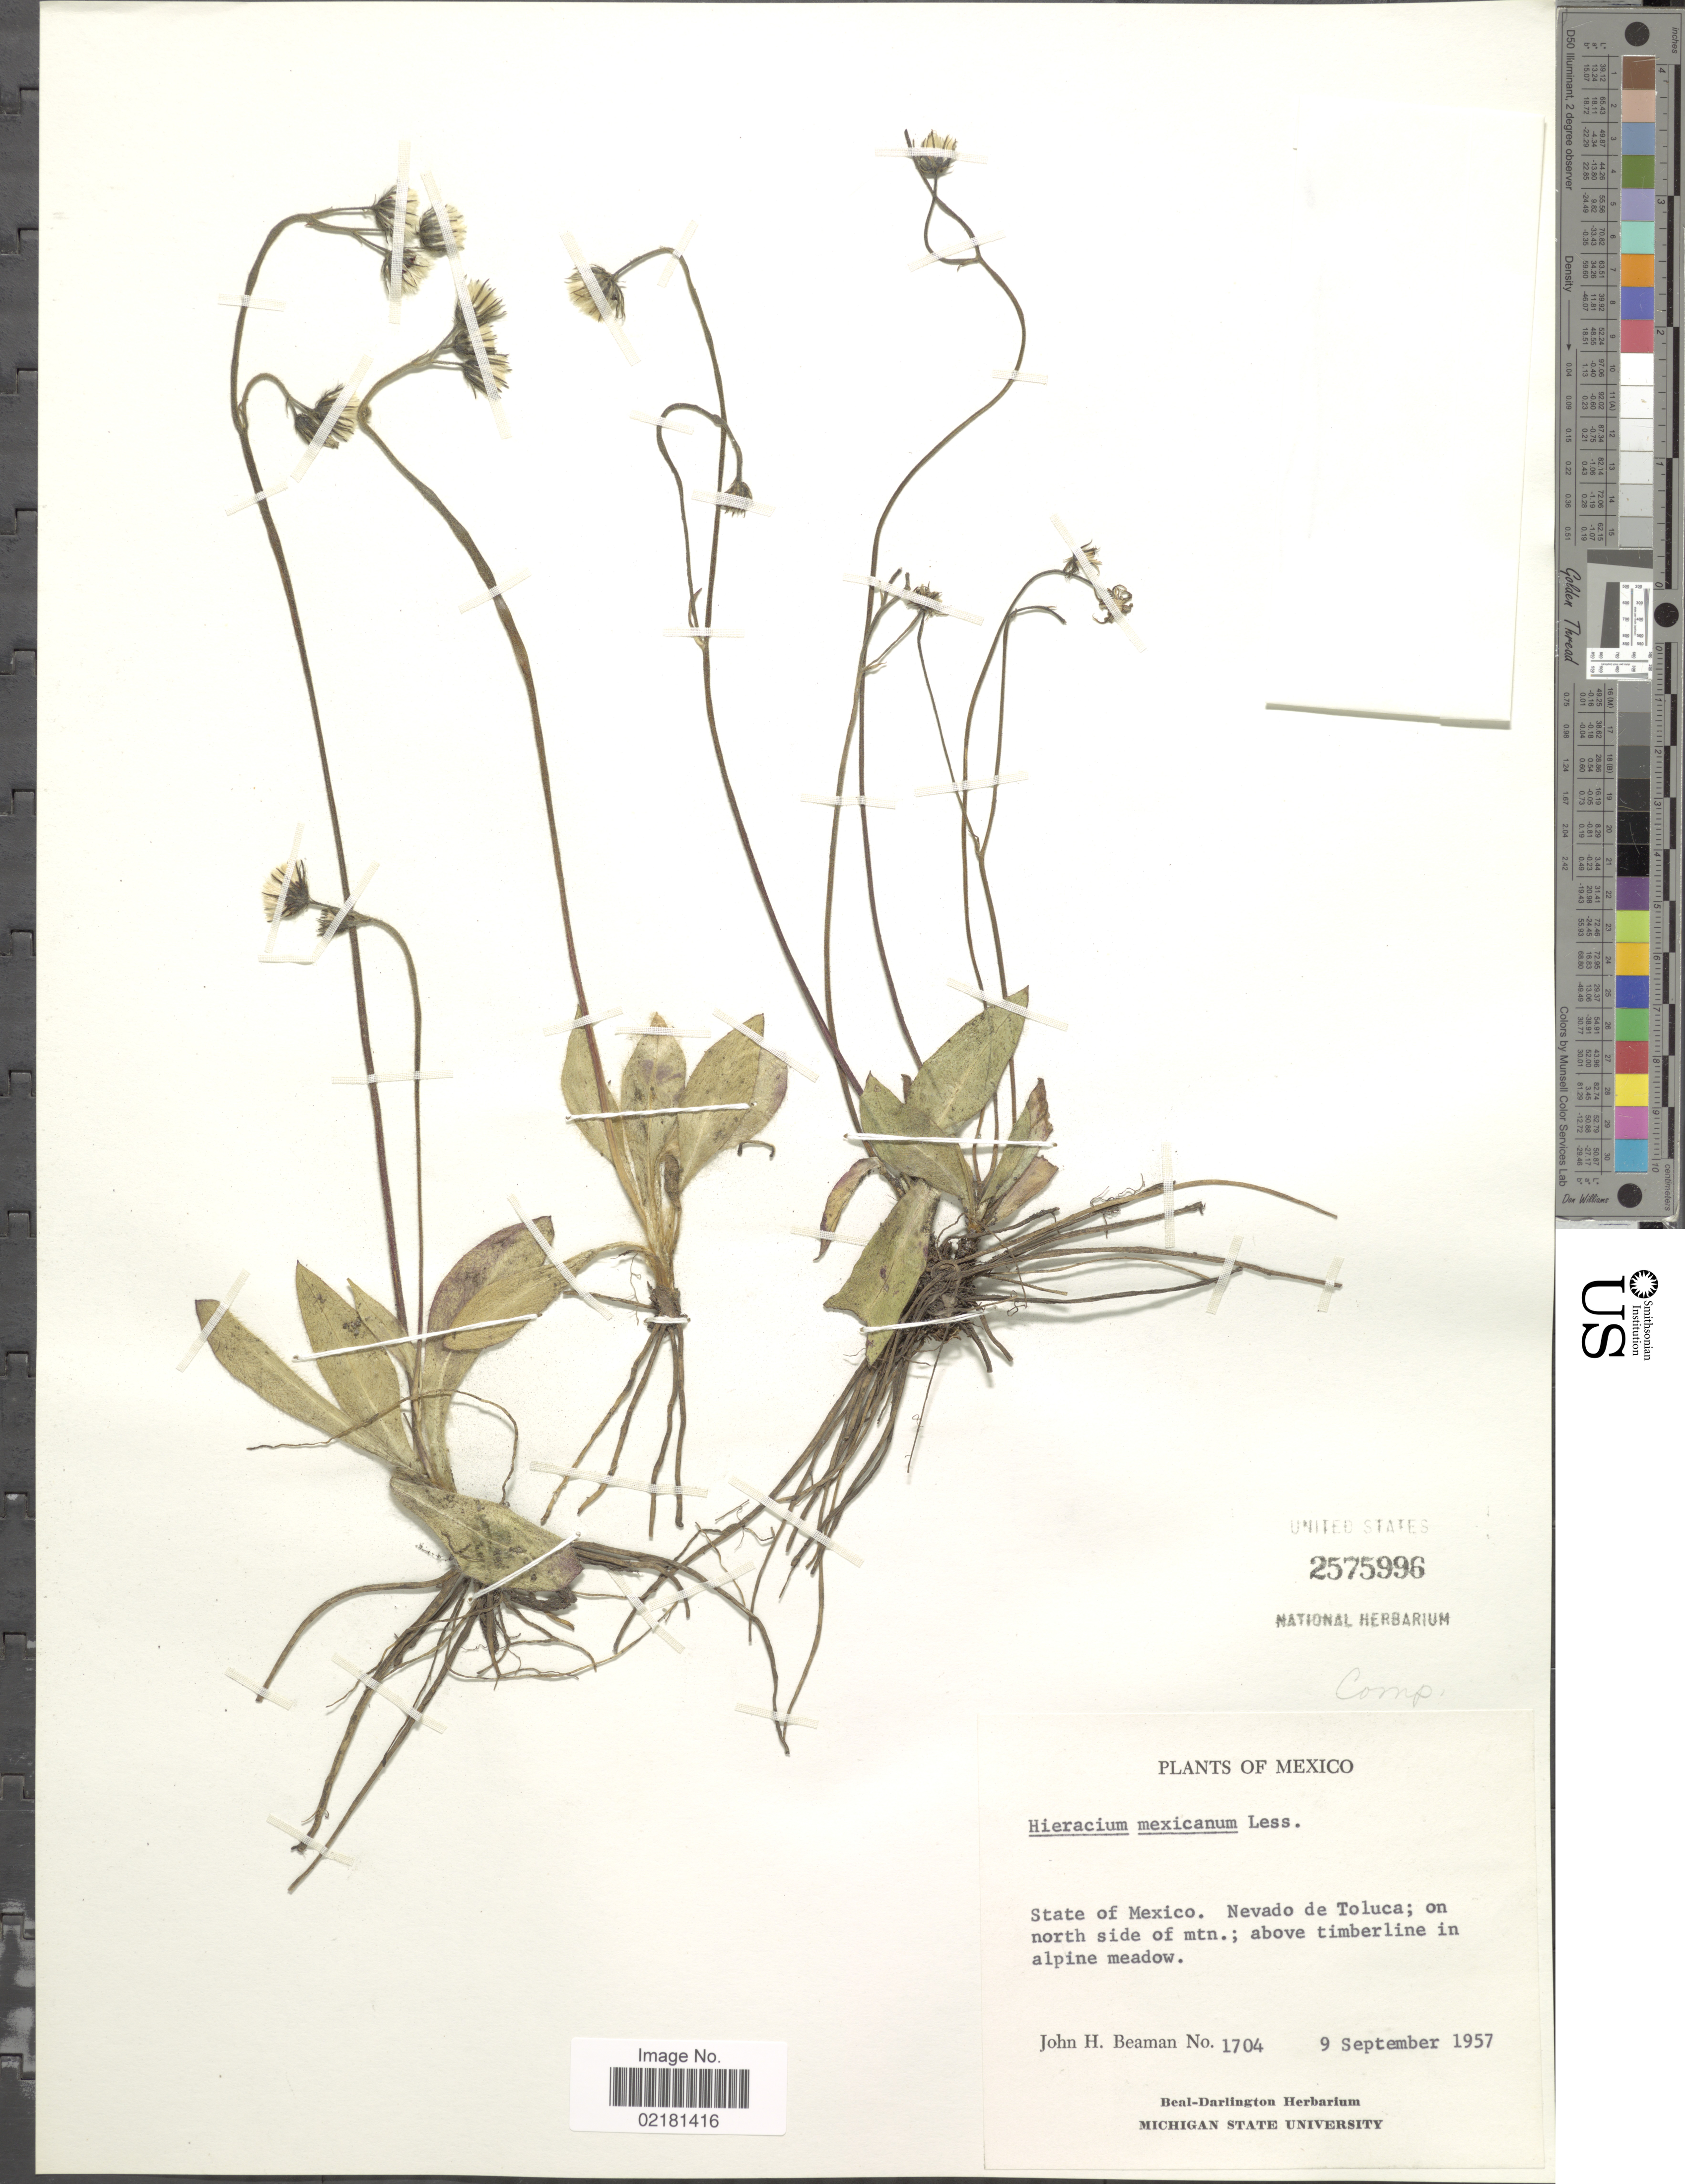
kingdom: Plantae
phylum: Tracheophyta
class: Magnoliopsida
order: Asterales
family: Asteraceae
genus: Hieracium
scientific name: Hieracium mexicanum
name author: Less.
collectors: J. H. Beaman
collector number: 1704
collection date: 1957-09-09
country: Mexico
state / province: México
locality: Nevado de Toluca; on north side of mtn.; above timberline in alpine meadow.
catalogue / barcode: US 2575996